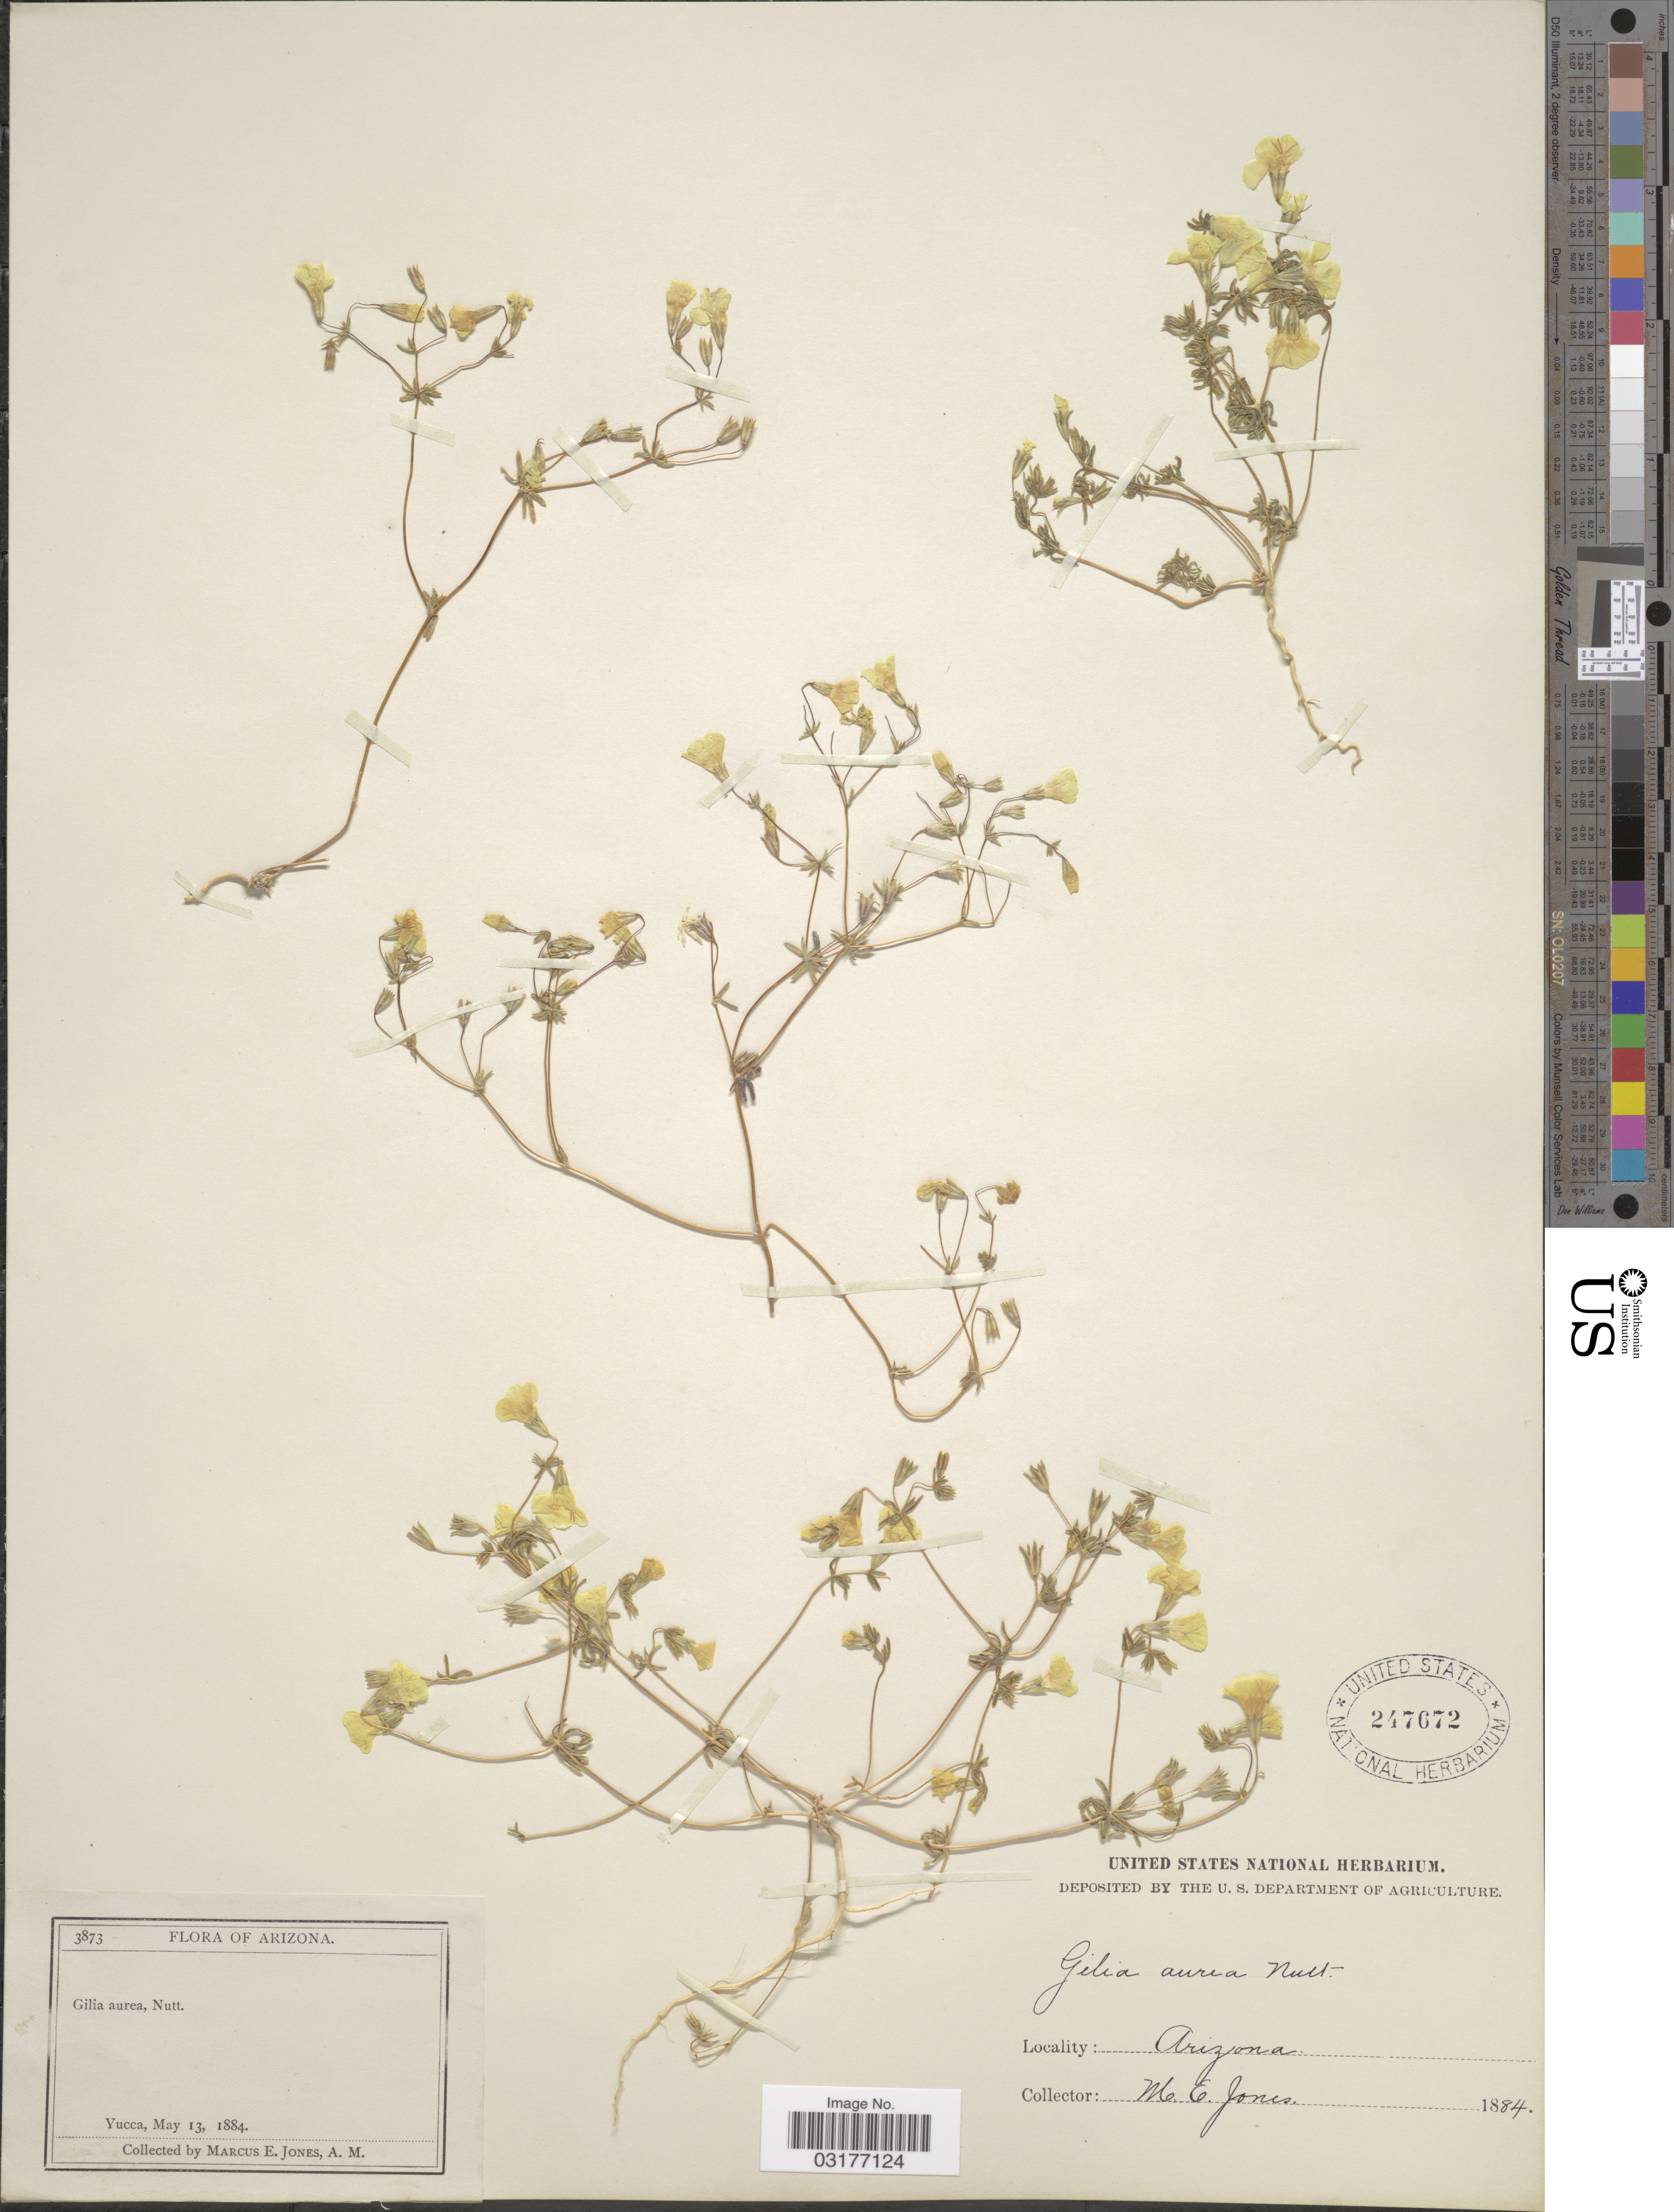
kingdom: Plantae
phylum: Tracheophyta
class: Magnoliopsida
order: Ericales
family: Polemoniaceae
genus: Leptosiphon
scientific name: Leptosiphon chrysanthus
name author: J.M. Porter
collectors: M. E. Jones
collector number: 3873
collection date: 1884-05-13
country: United States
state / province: Arizona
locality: Yucca.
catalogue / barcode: US 247672